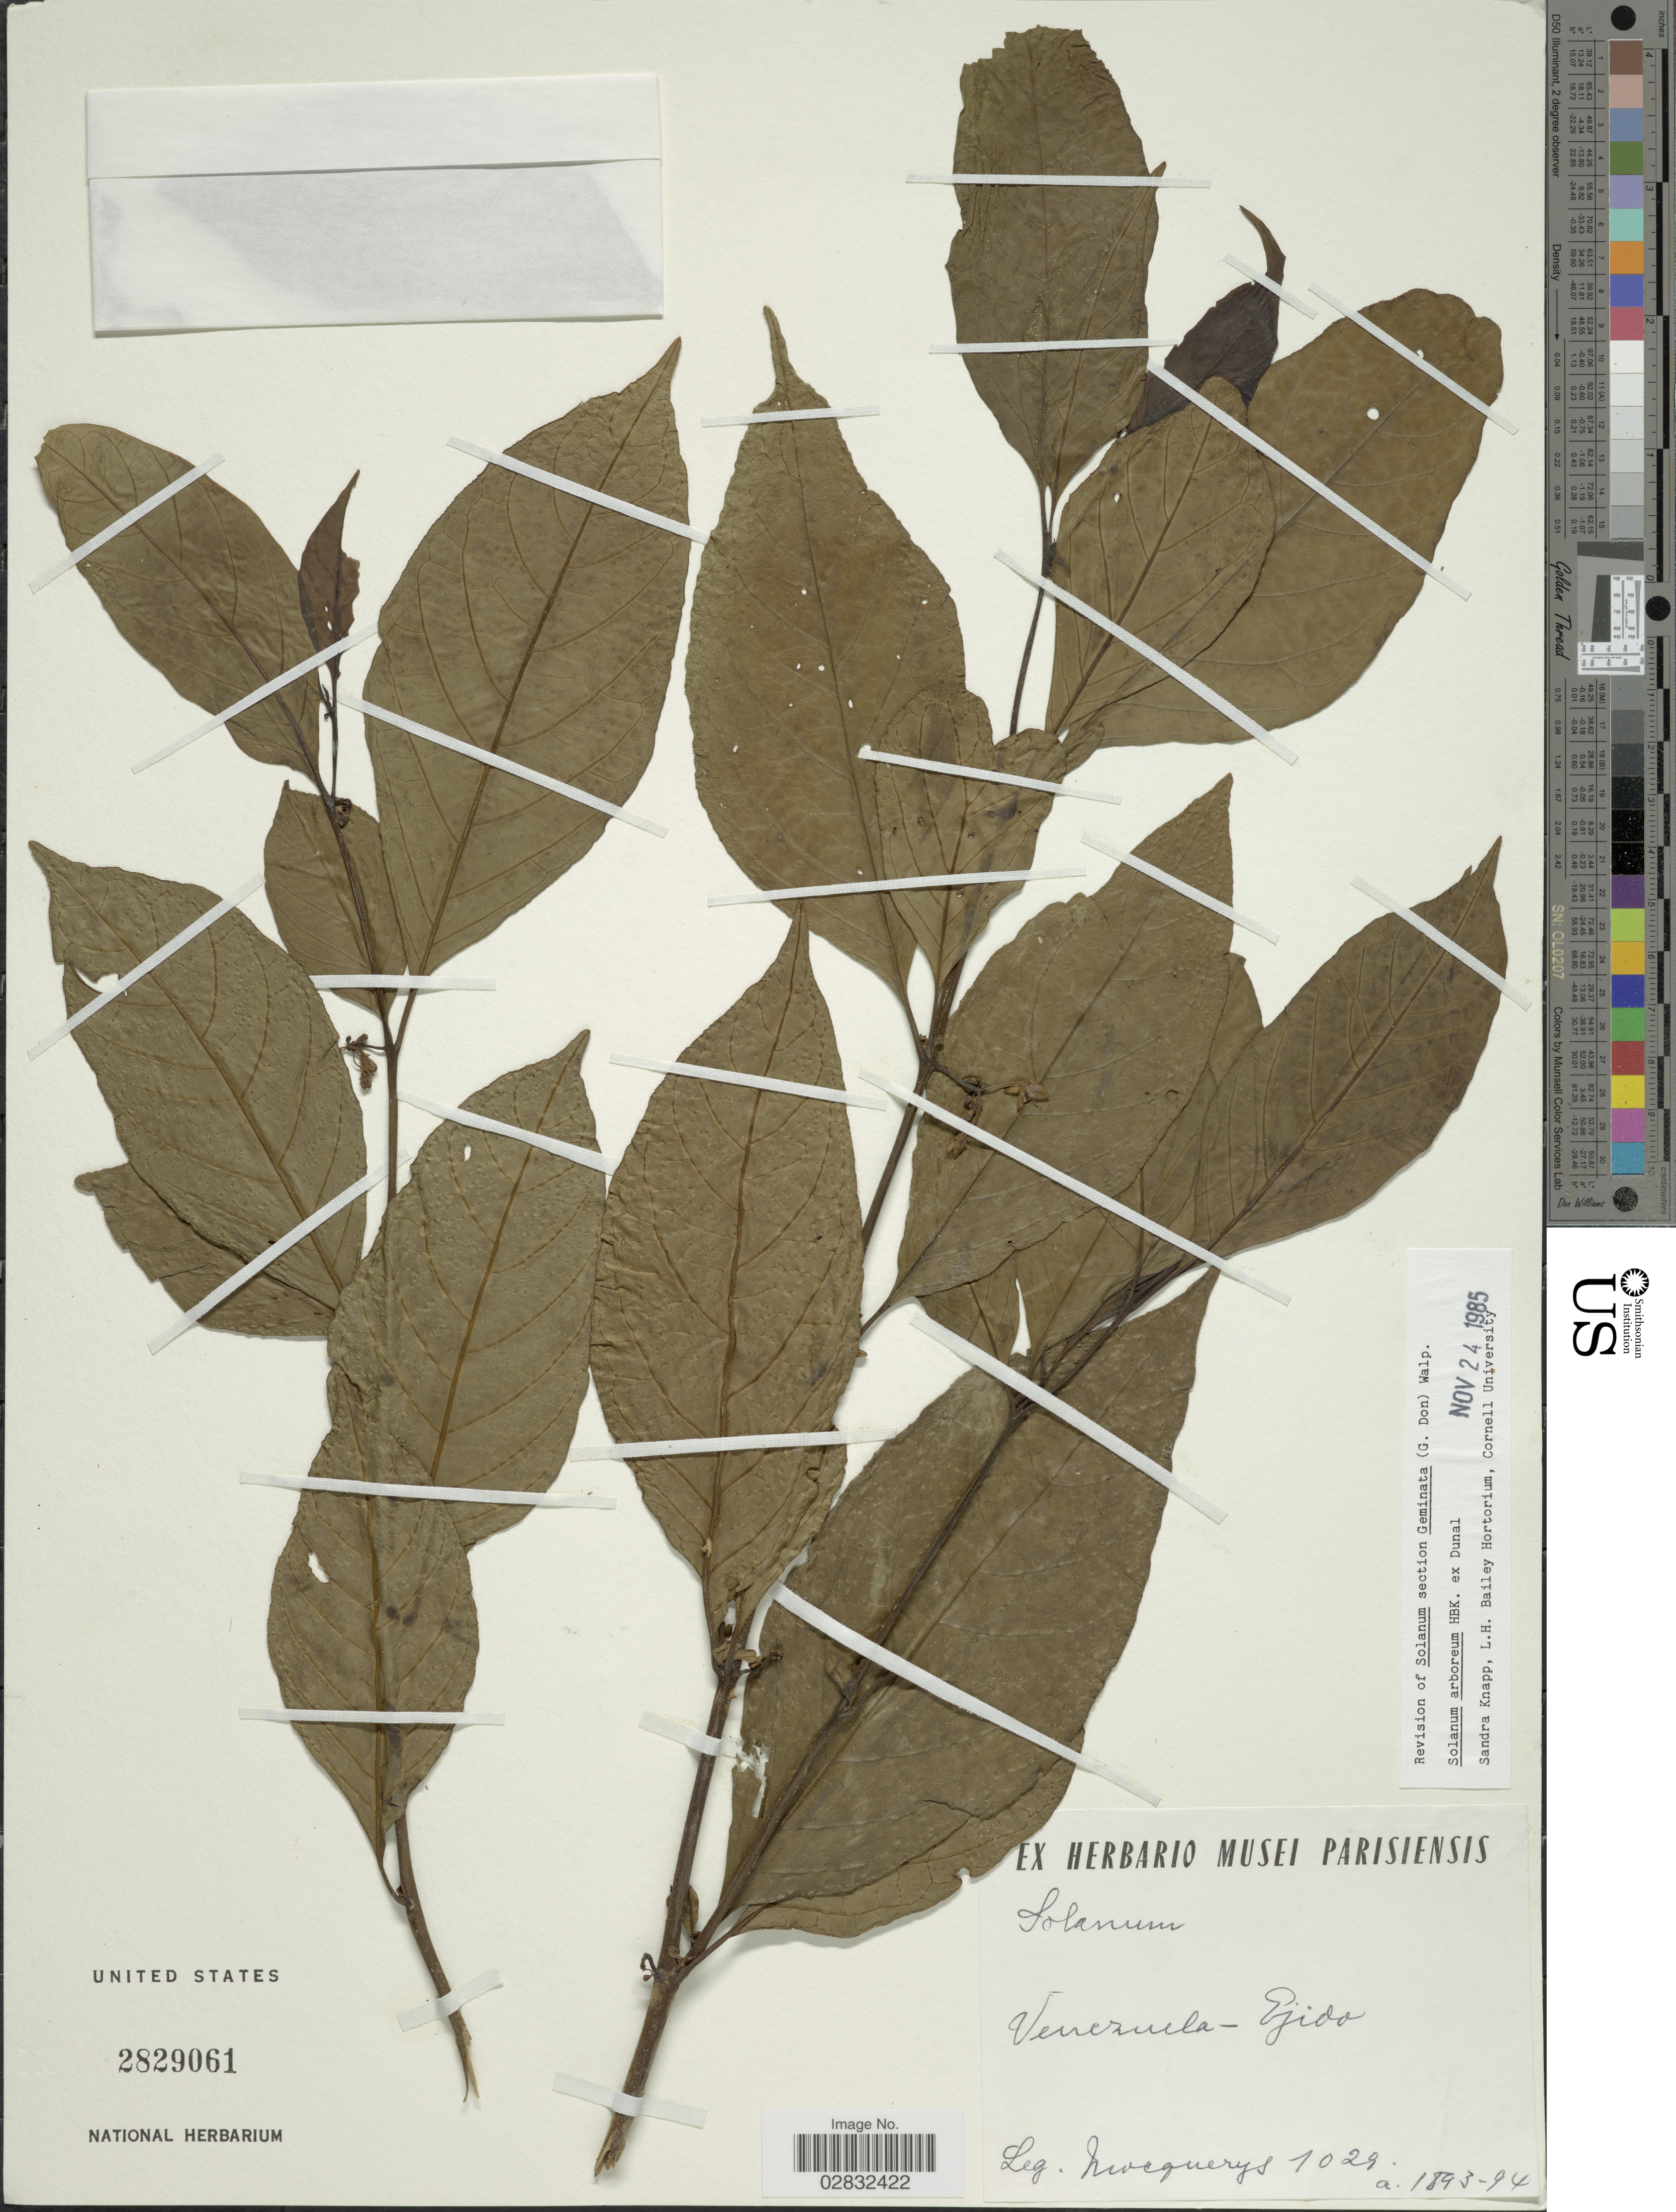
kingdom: Plantae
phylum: Tracheophyta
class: Magnoliopsida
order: Solanales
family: Solanaceae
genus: Solanum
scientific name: Solanum arboreum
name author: Dunal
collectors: A. Mocquerys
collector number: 1029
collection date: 1893/1894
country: Venezuela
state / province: Mérida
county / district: Campo Elías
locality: Ejido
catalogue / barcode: US 2829061